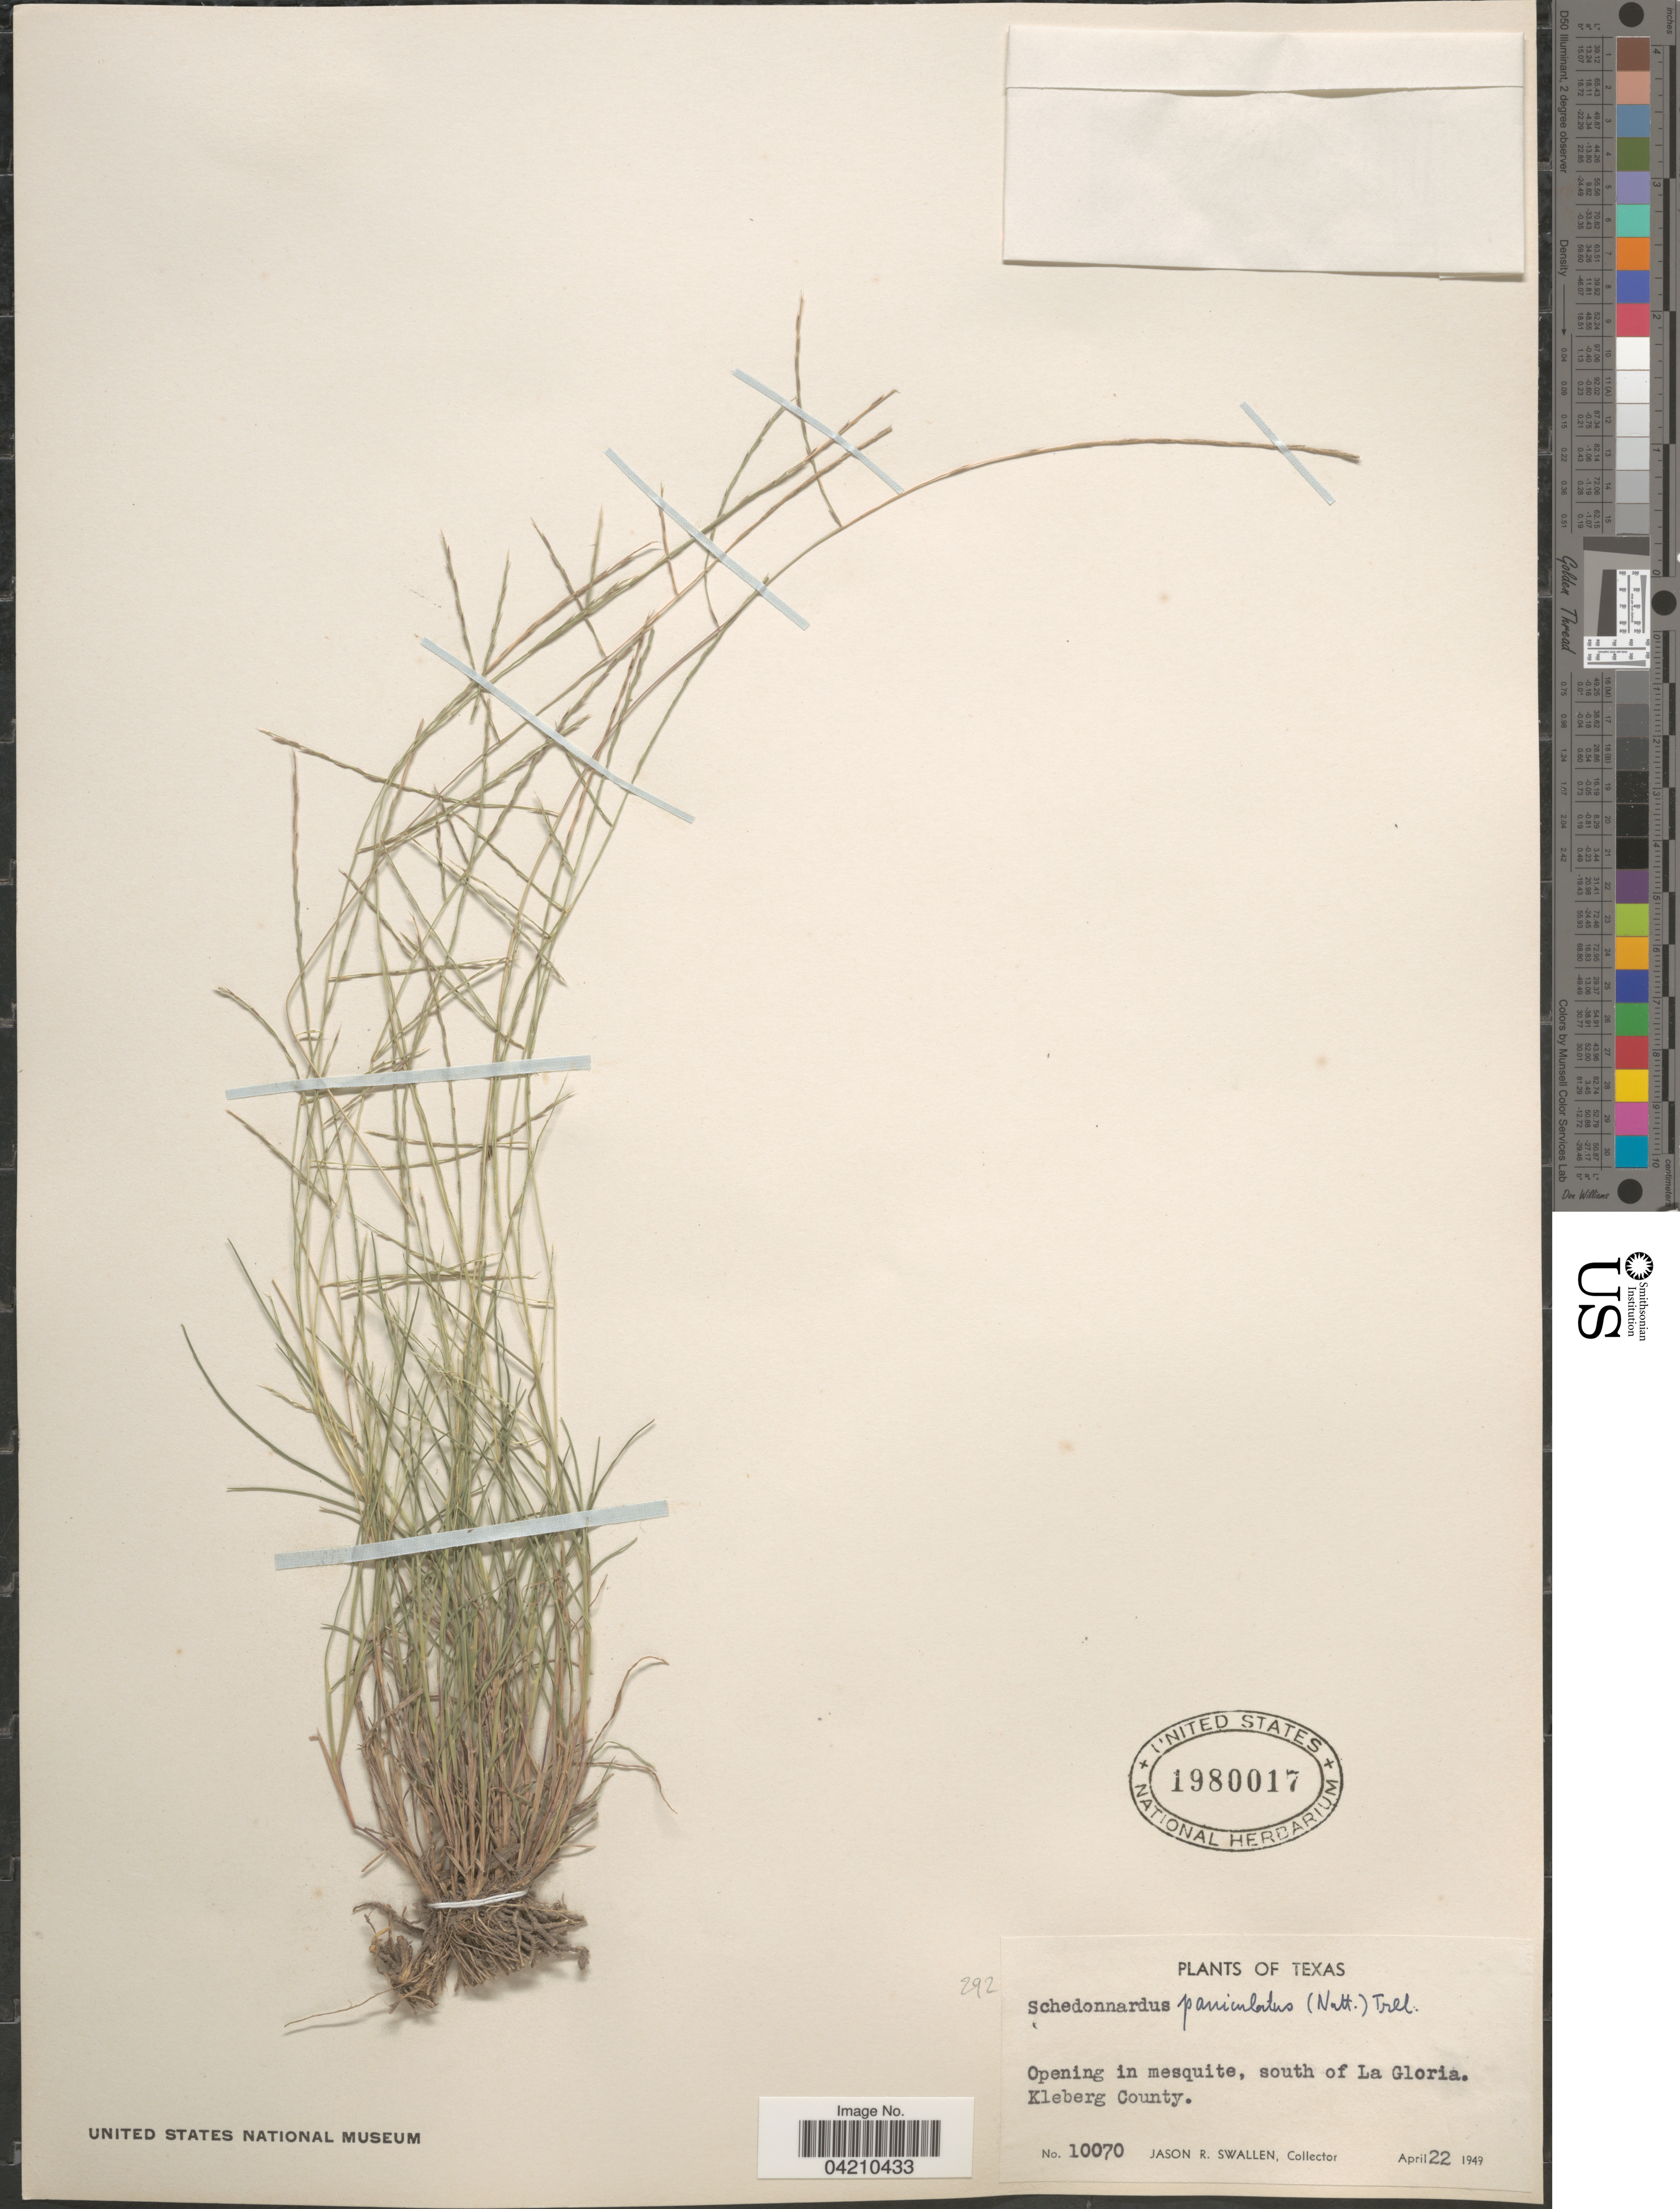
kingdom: Plantae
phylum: Tracheophyta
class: Liliopsida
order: Poales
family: Poaceae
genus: Muhlenbergia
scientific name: Muhlenbergia paniculata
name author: (Nutt.) Columbus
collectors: J. R. Swallen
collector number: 10070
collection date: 1949-04-22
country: United States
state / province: Texas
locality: Opening in mesquite, south of La Gloria. Kleberg County.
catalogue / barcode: US 1980017